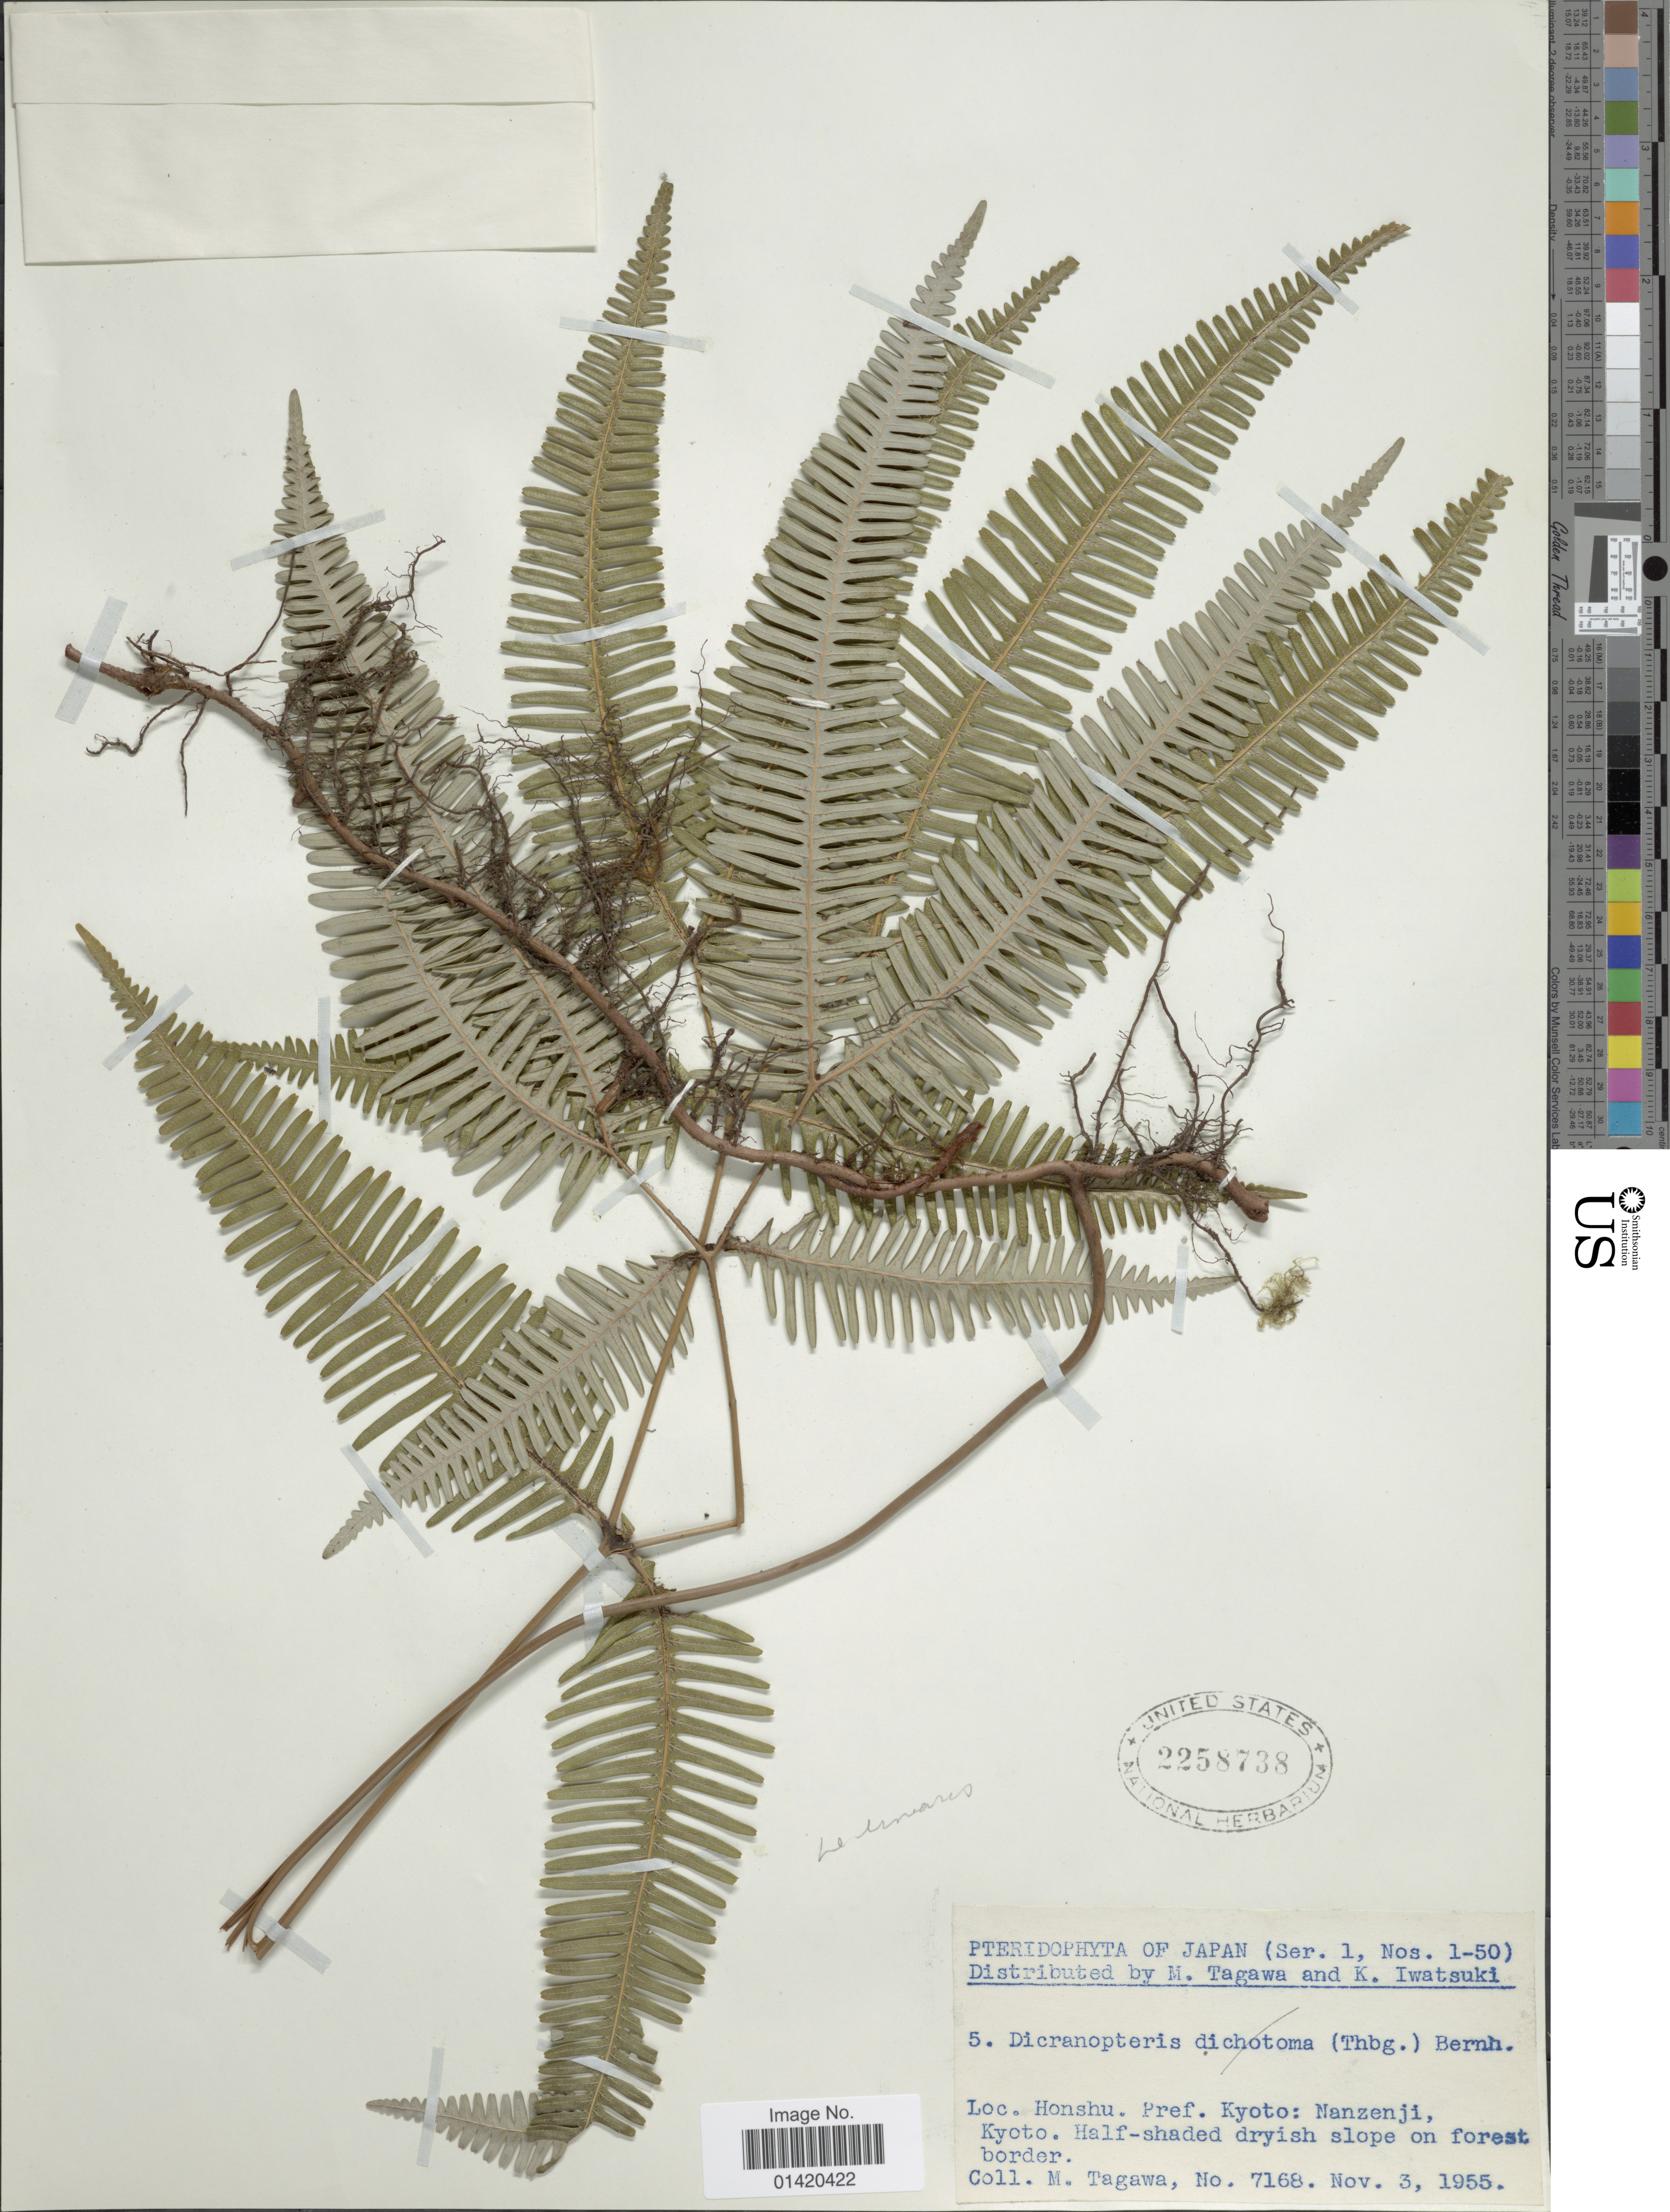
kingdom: Plantae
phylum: Tracheophyta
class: Polypodiopsida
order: Gleicheniales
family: Gleicheniaceae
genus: Dicranopteris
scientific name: Dicranopteris linearis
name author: (Burm. f.) Underw.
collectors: M. Tagawa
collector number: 7168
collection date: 1955-11-03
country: Japan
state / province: Kyoto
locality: Honshu Pref Kyoto: Nanzenji, Kyoto. Half shaded dryish slope on forest border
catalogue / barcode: US 2258738